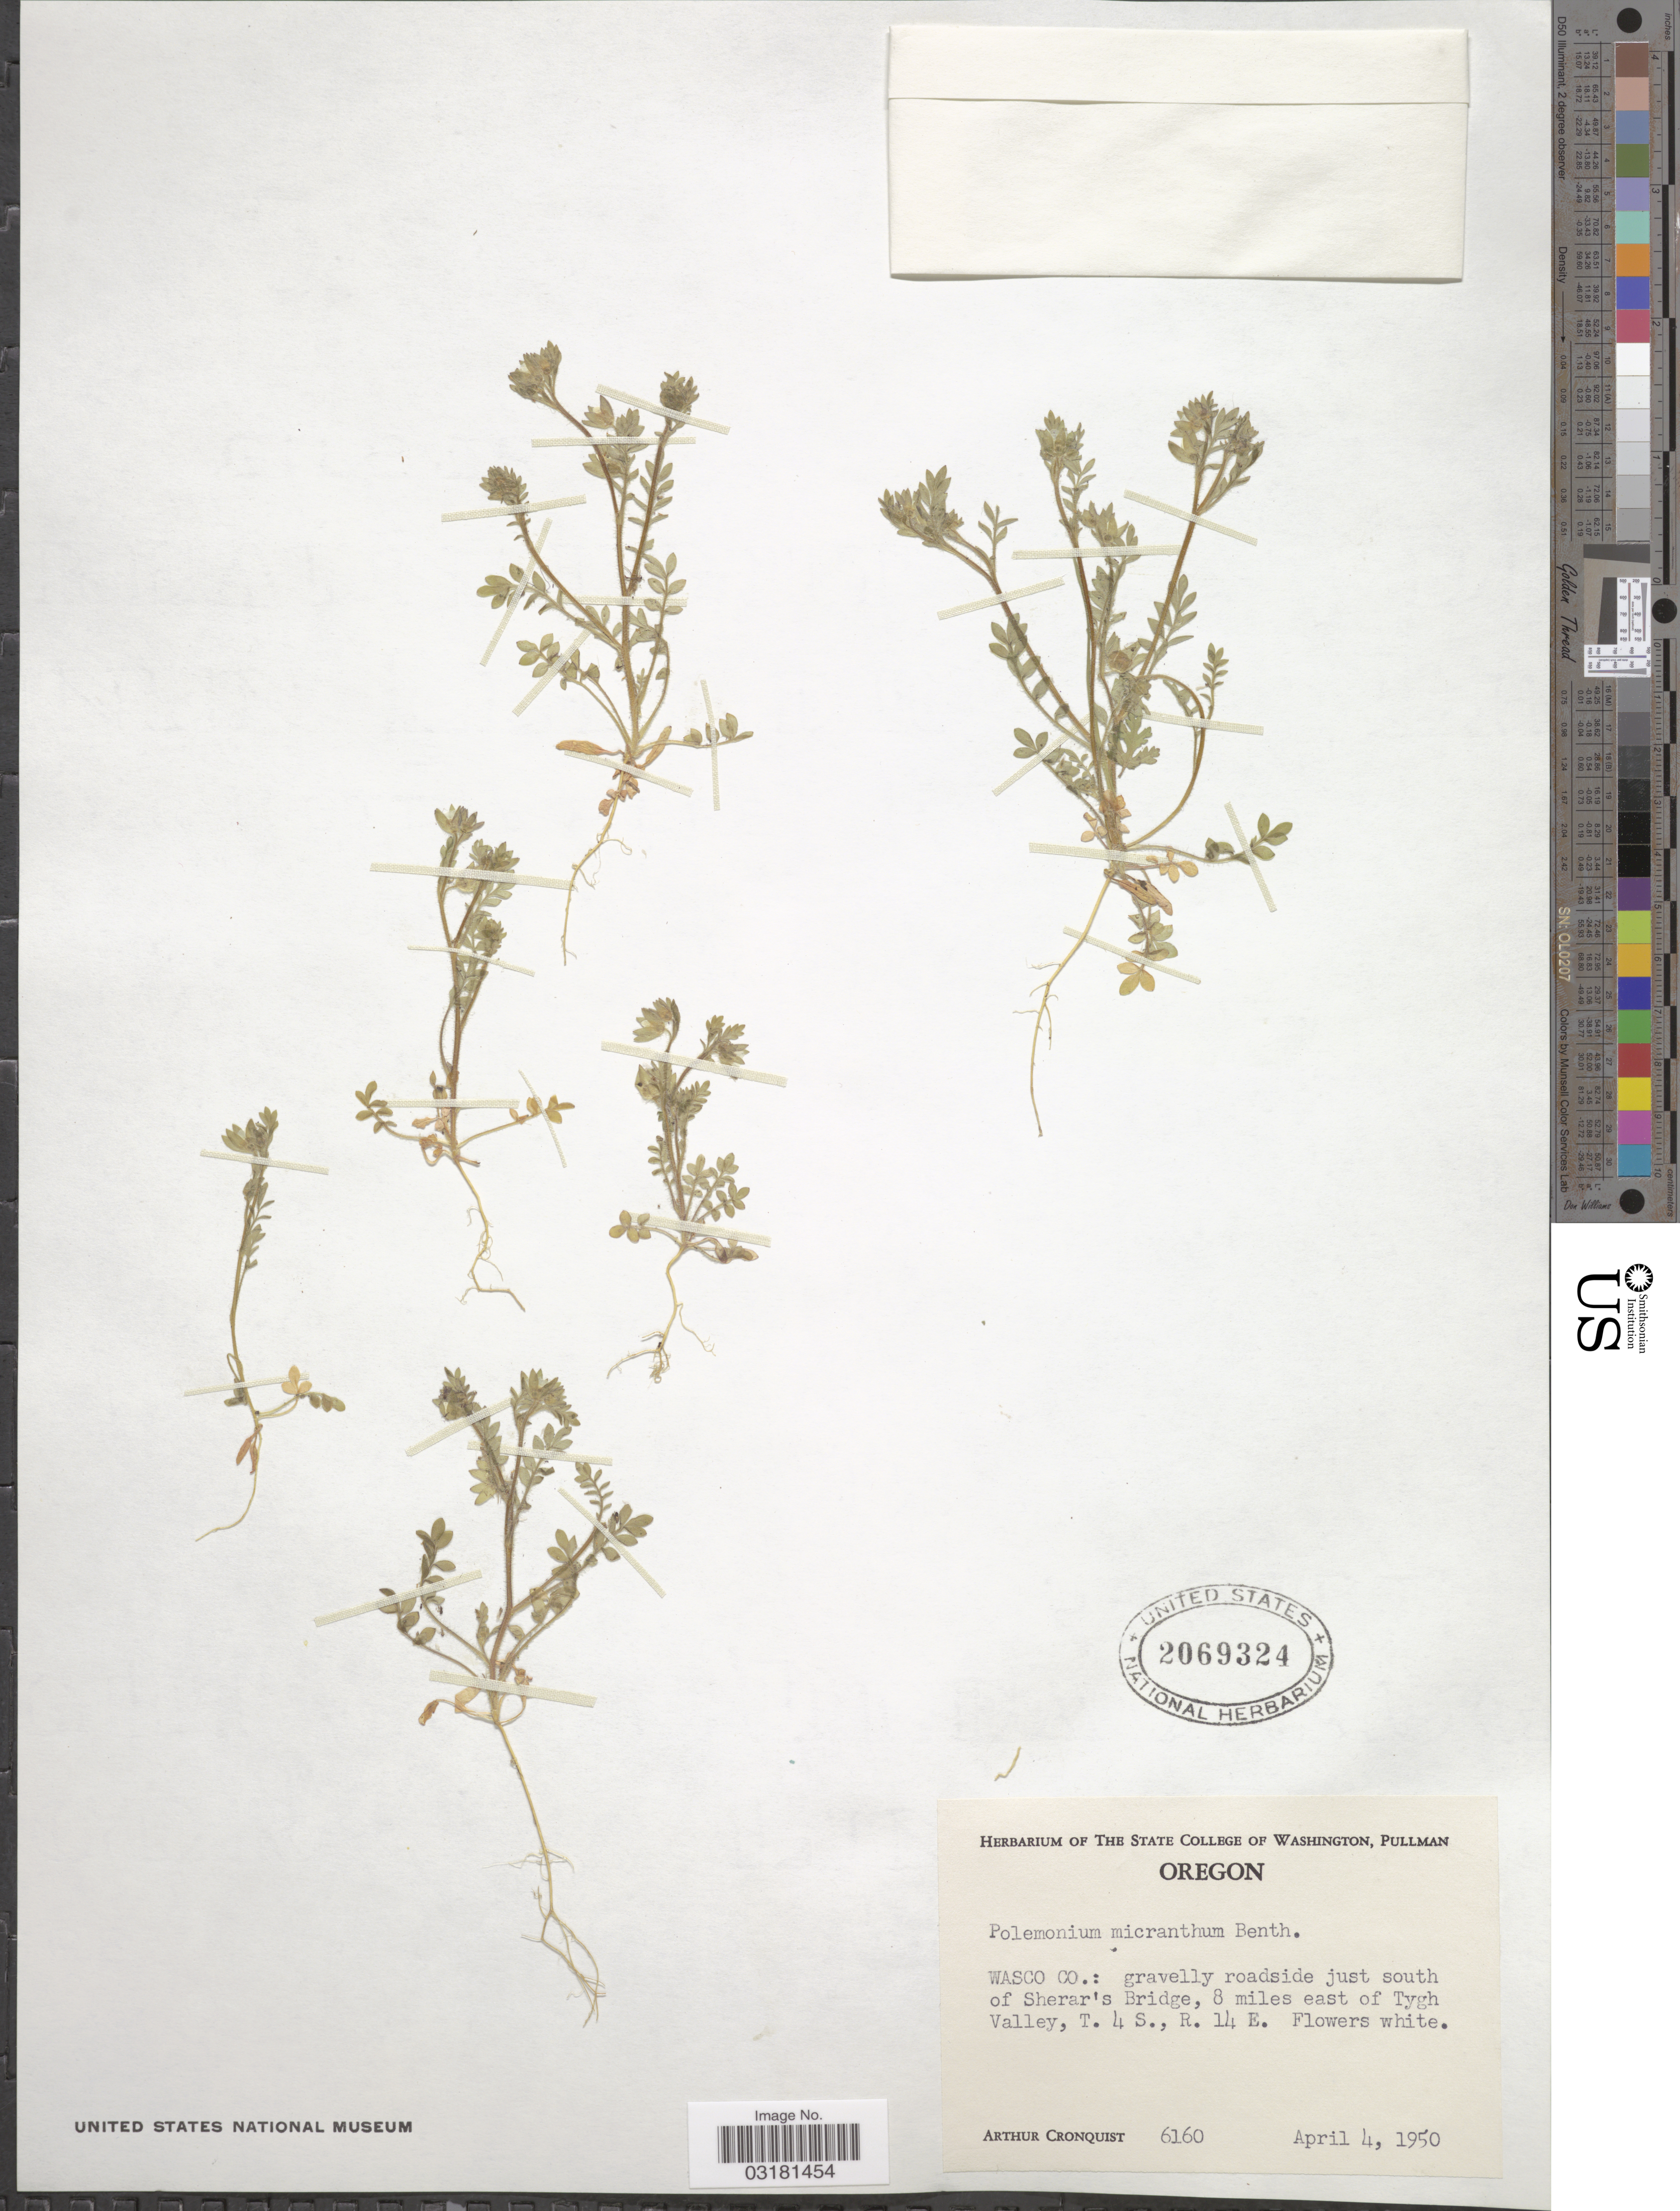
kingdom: Plantae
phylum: Tracheophyta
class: Magnoliopsida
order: Ericales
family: Polemoniaceae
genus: Polemonium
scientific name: Polemonium micranthum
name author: Benth.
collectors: A. J. Cronquist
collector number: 6160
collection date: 1950-04-04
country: United States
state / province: Oregon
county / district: Wasco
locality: Wasco Co.: just south of Sherar's Bridge, 8 miles east of Tygh Valley, T4S, R14E.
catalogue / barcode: US 2069324